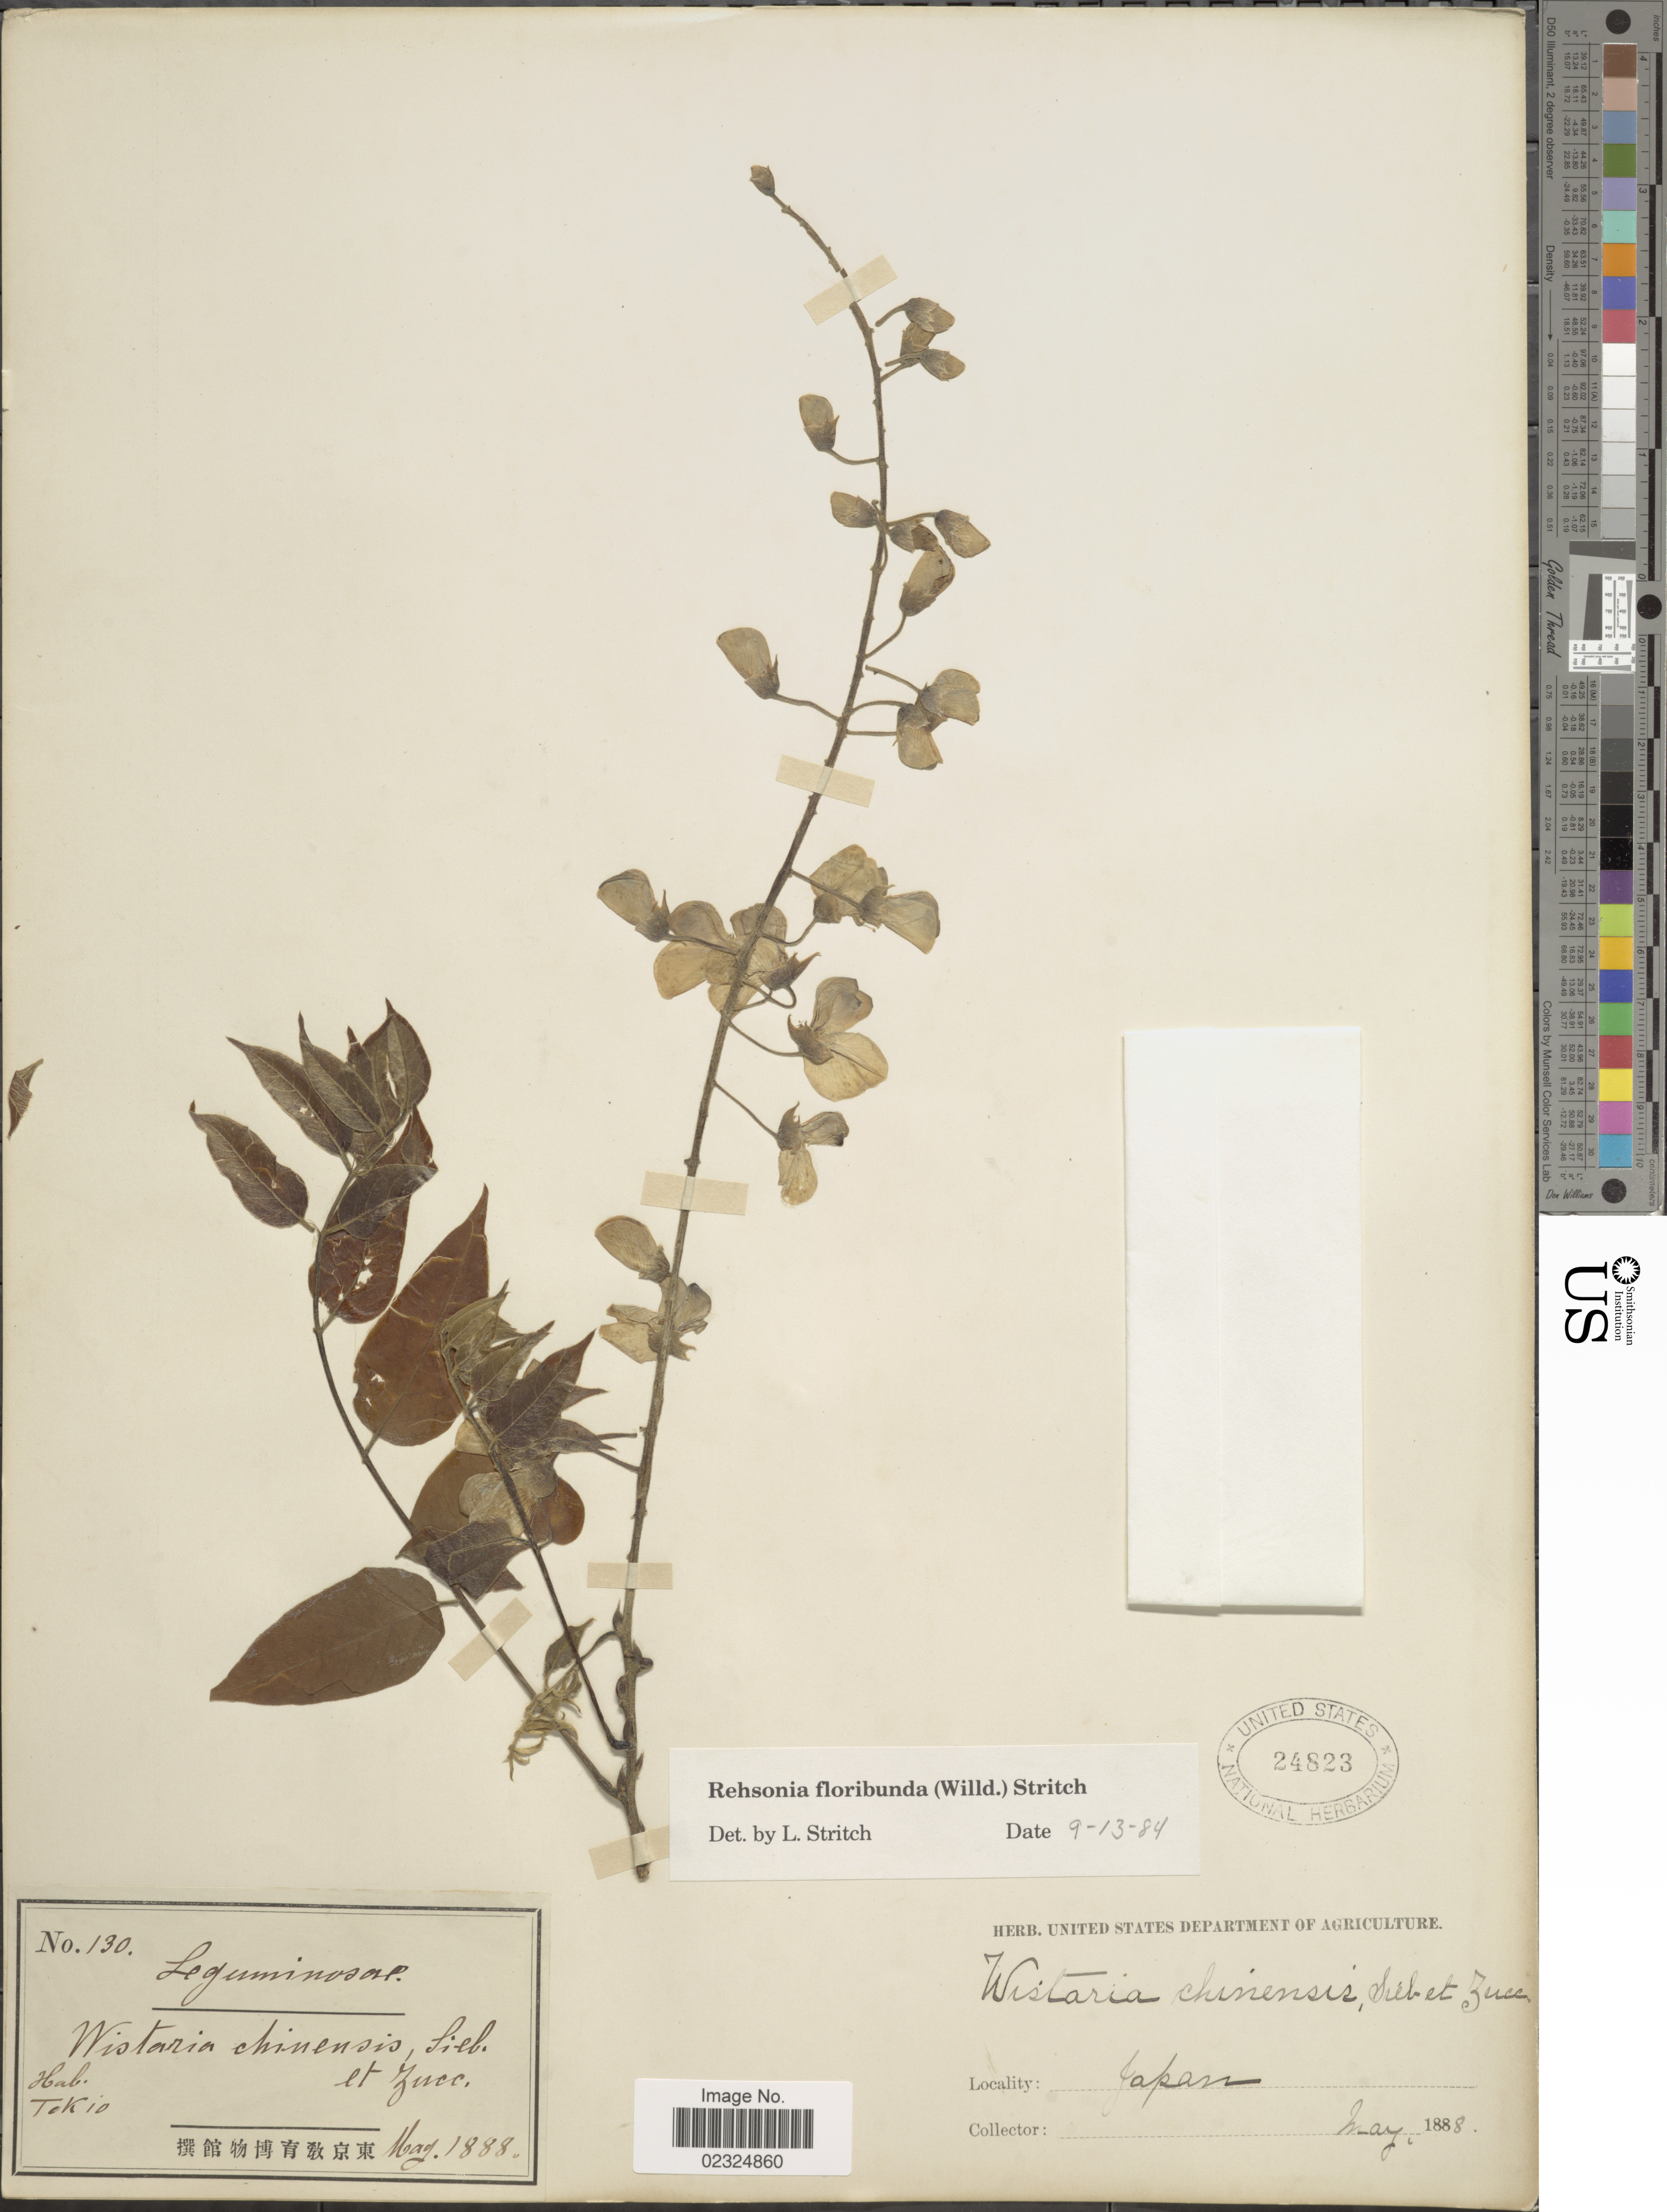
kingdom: Plantae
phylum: Tracheophyta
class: Magnoliopsida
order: Fabales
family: Fabaceae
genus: Wisteria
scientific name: Wisteria floribunda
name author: (Willd.) DC.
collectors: Facchini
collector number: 130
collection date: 1888-05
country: Japan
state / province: Tokyo, Federal City of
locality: Tokio.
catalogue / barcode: US 24823